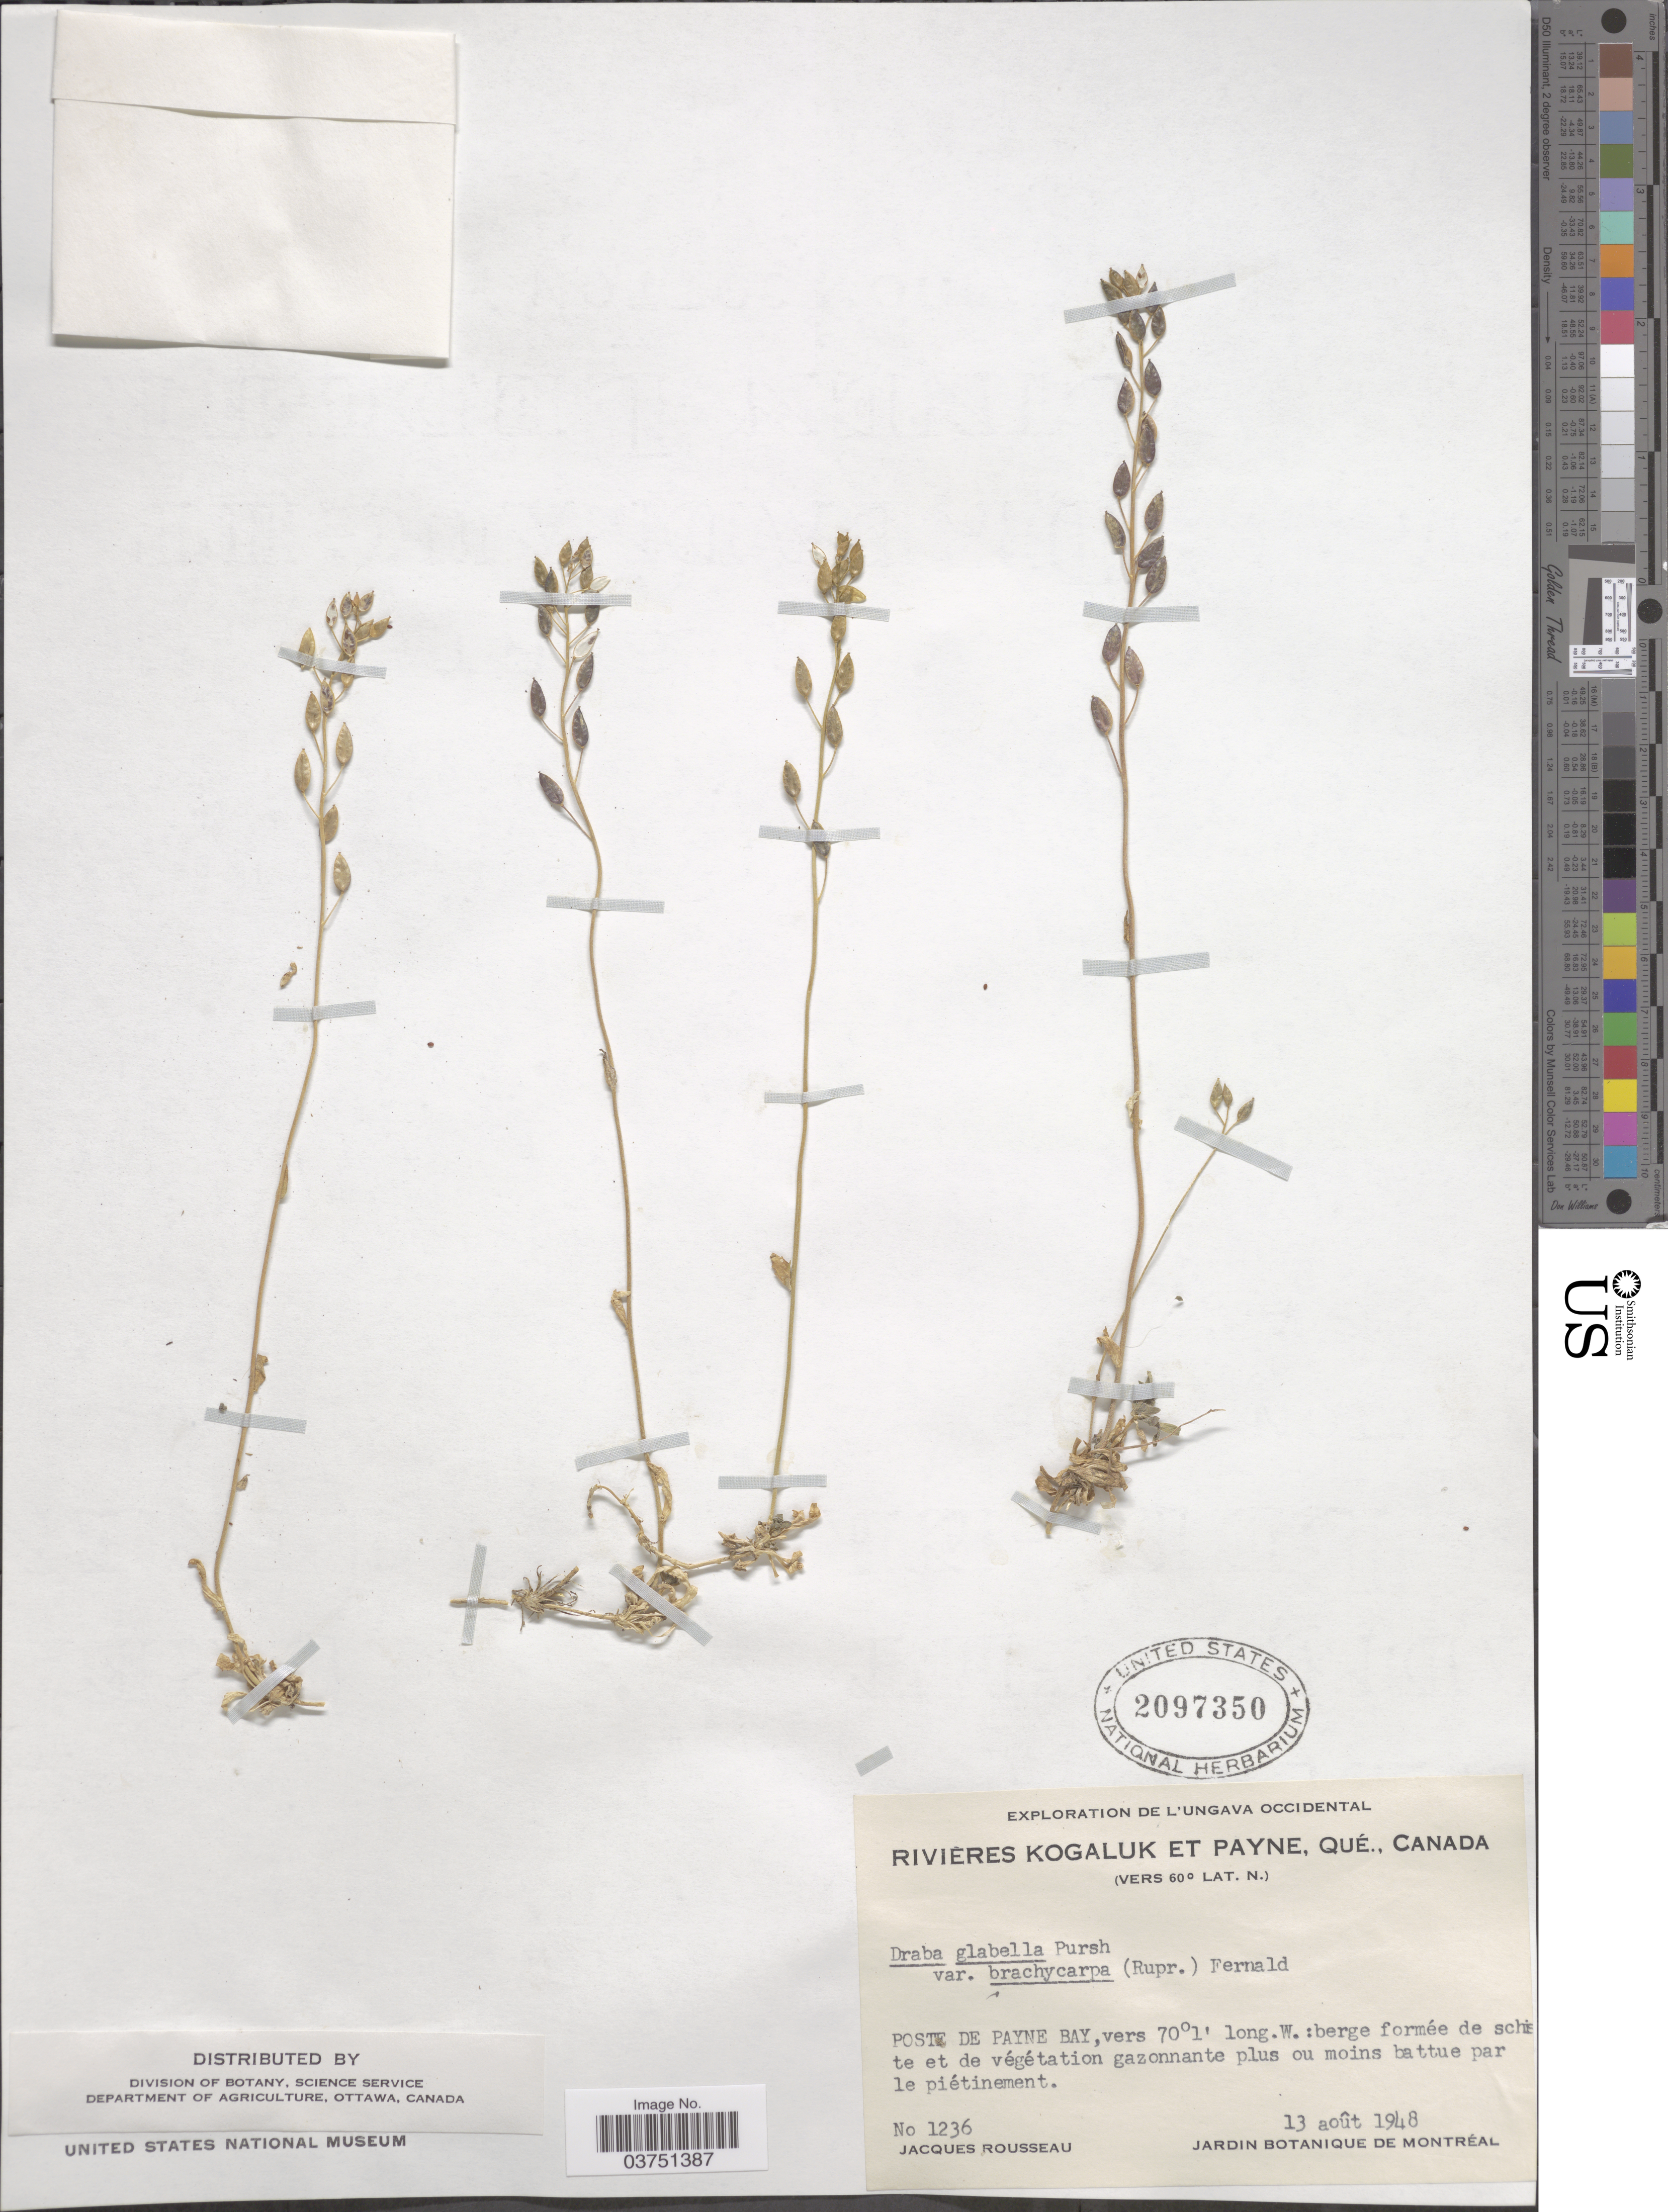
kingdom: Plantae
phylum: Tracheophyta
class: Magnoliopsida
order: Brassicales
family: Brassicaceae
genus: Draba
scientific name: Draba glabella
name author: Pursh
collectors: J. Rousseau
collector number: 1236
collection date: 1948-08-13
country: Canada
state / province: Quebec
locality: Riviēres Kogaluk Et Payne, Poste De Payne Bay.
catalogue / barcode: US 2097350